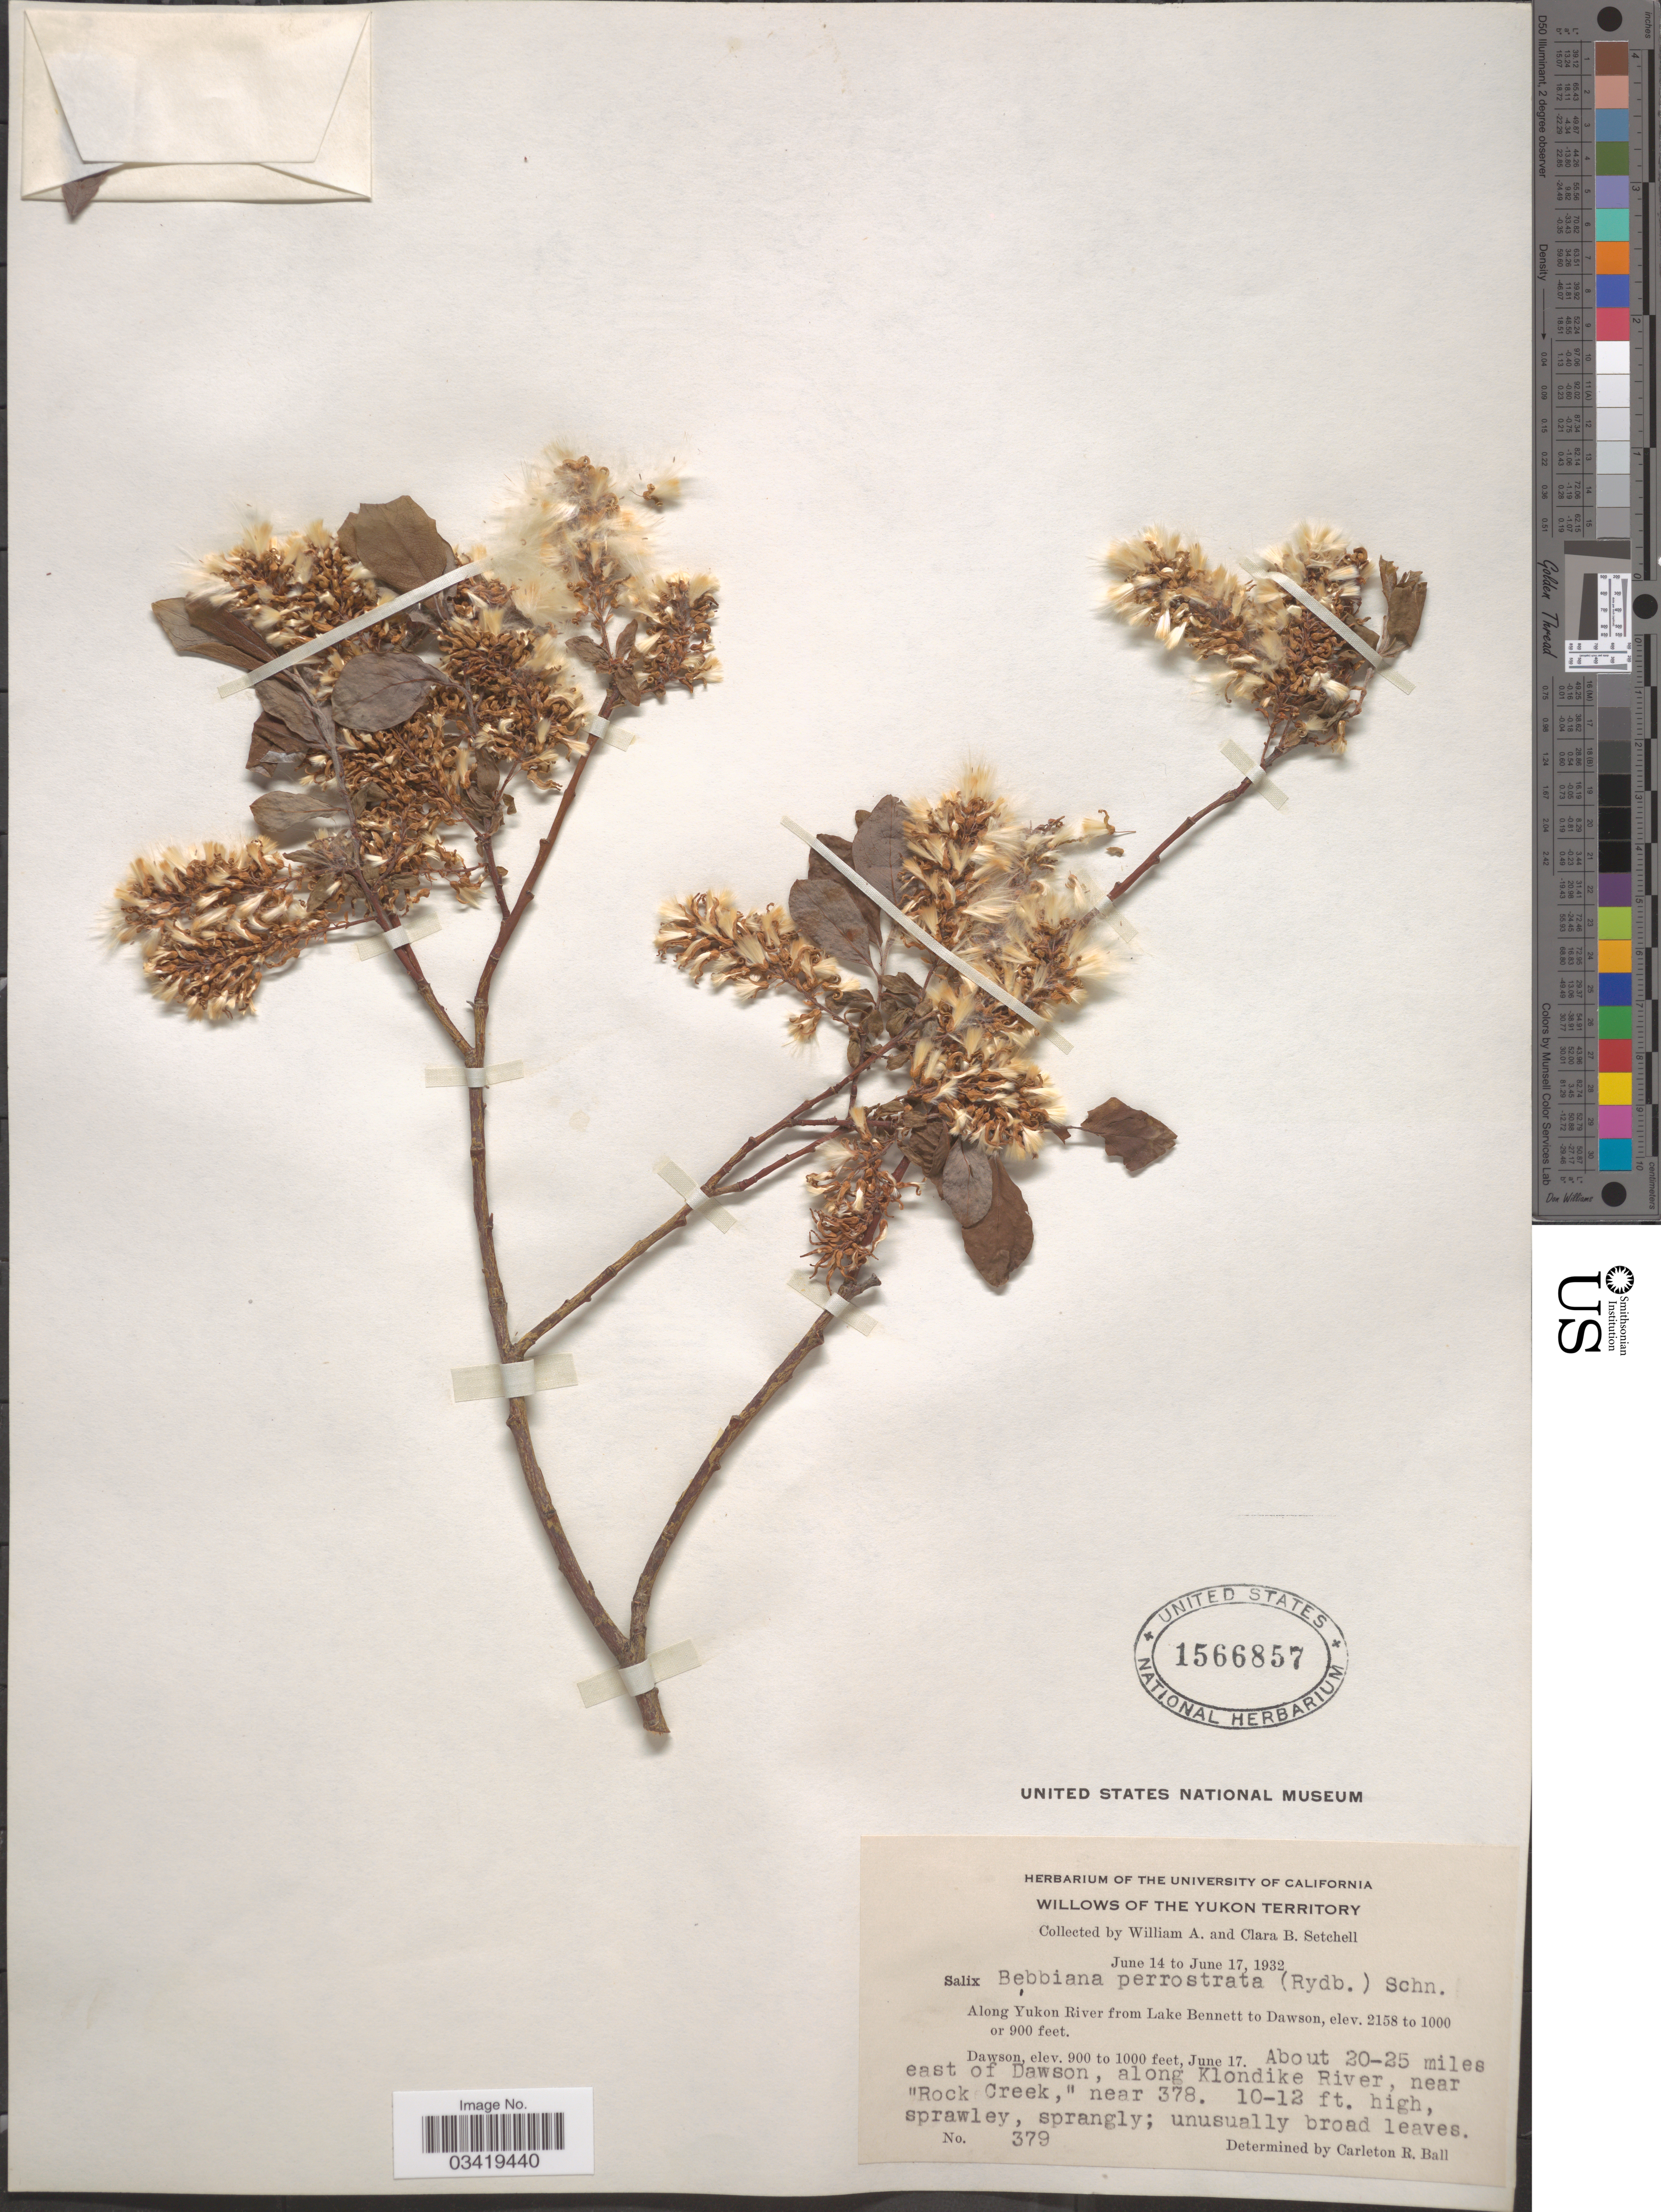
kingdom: Plantae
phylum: Tracheophyta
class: Magnoliopsida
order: Malpighiales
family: Salicaceae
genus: Salix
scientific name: Salix bebbiana var. perrostrata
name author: Sarg.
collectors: W. Setchell & C. B. Setchell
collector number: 379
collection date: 1932-06-17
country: Canada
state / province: Yukon Territory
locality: Along Yukon River from Lake Bennett to Dawson. Dawson. About 20-25 miles east of Dawson, along Klondike River, near "Rock Creek", near 378.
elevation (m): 274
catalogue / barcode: US 1566857